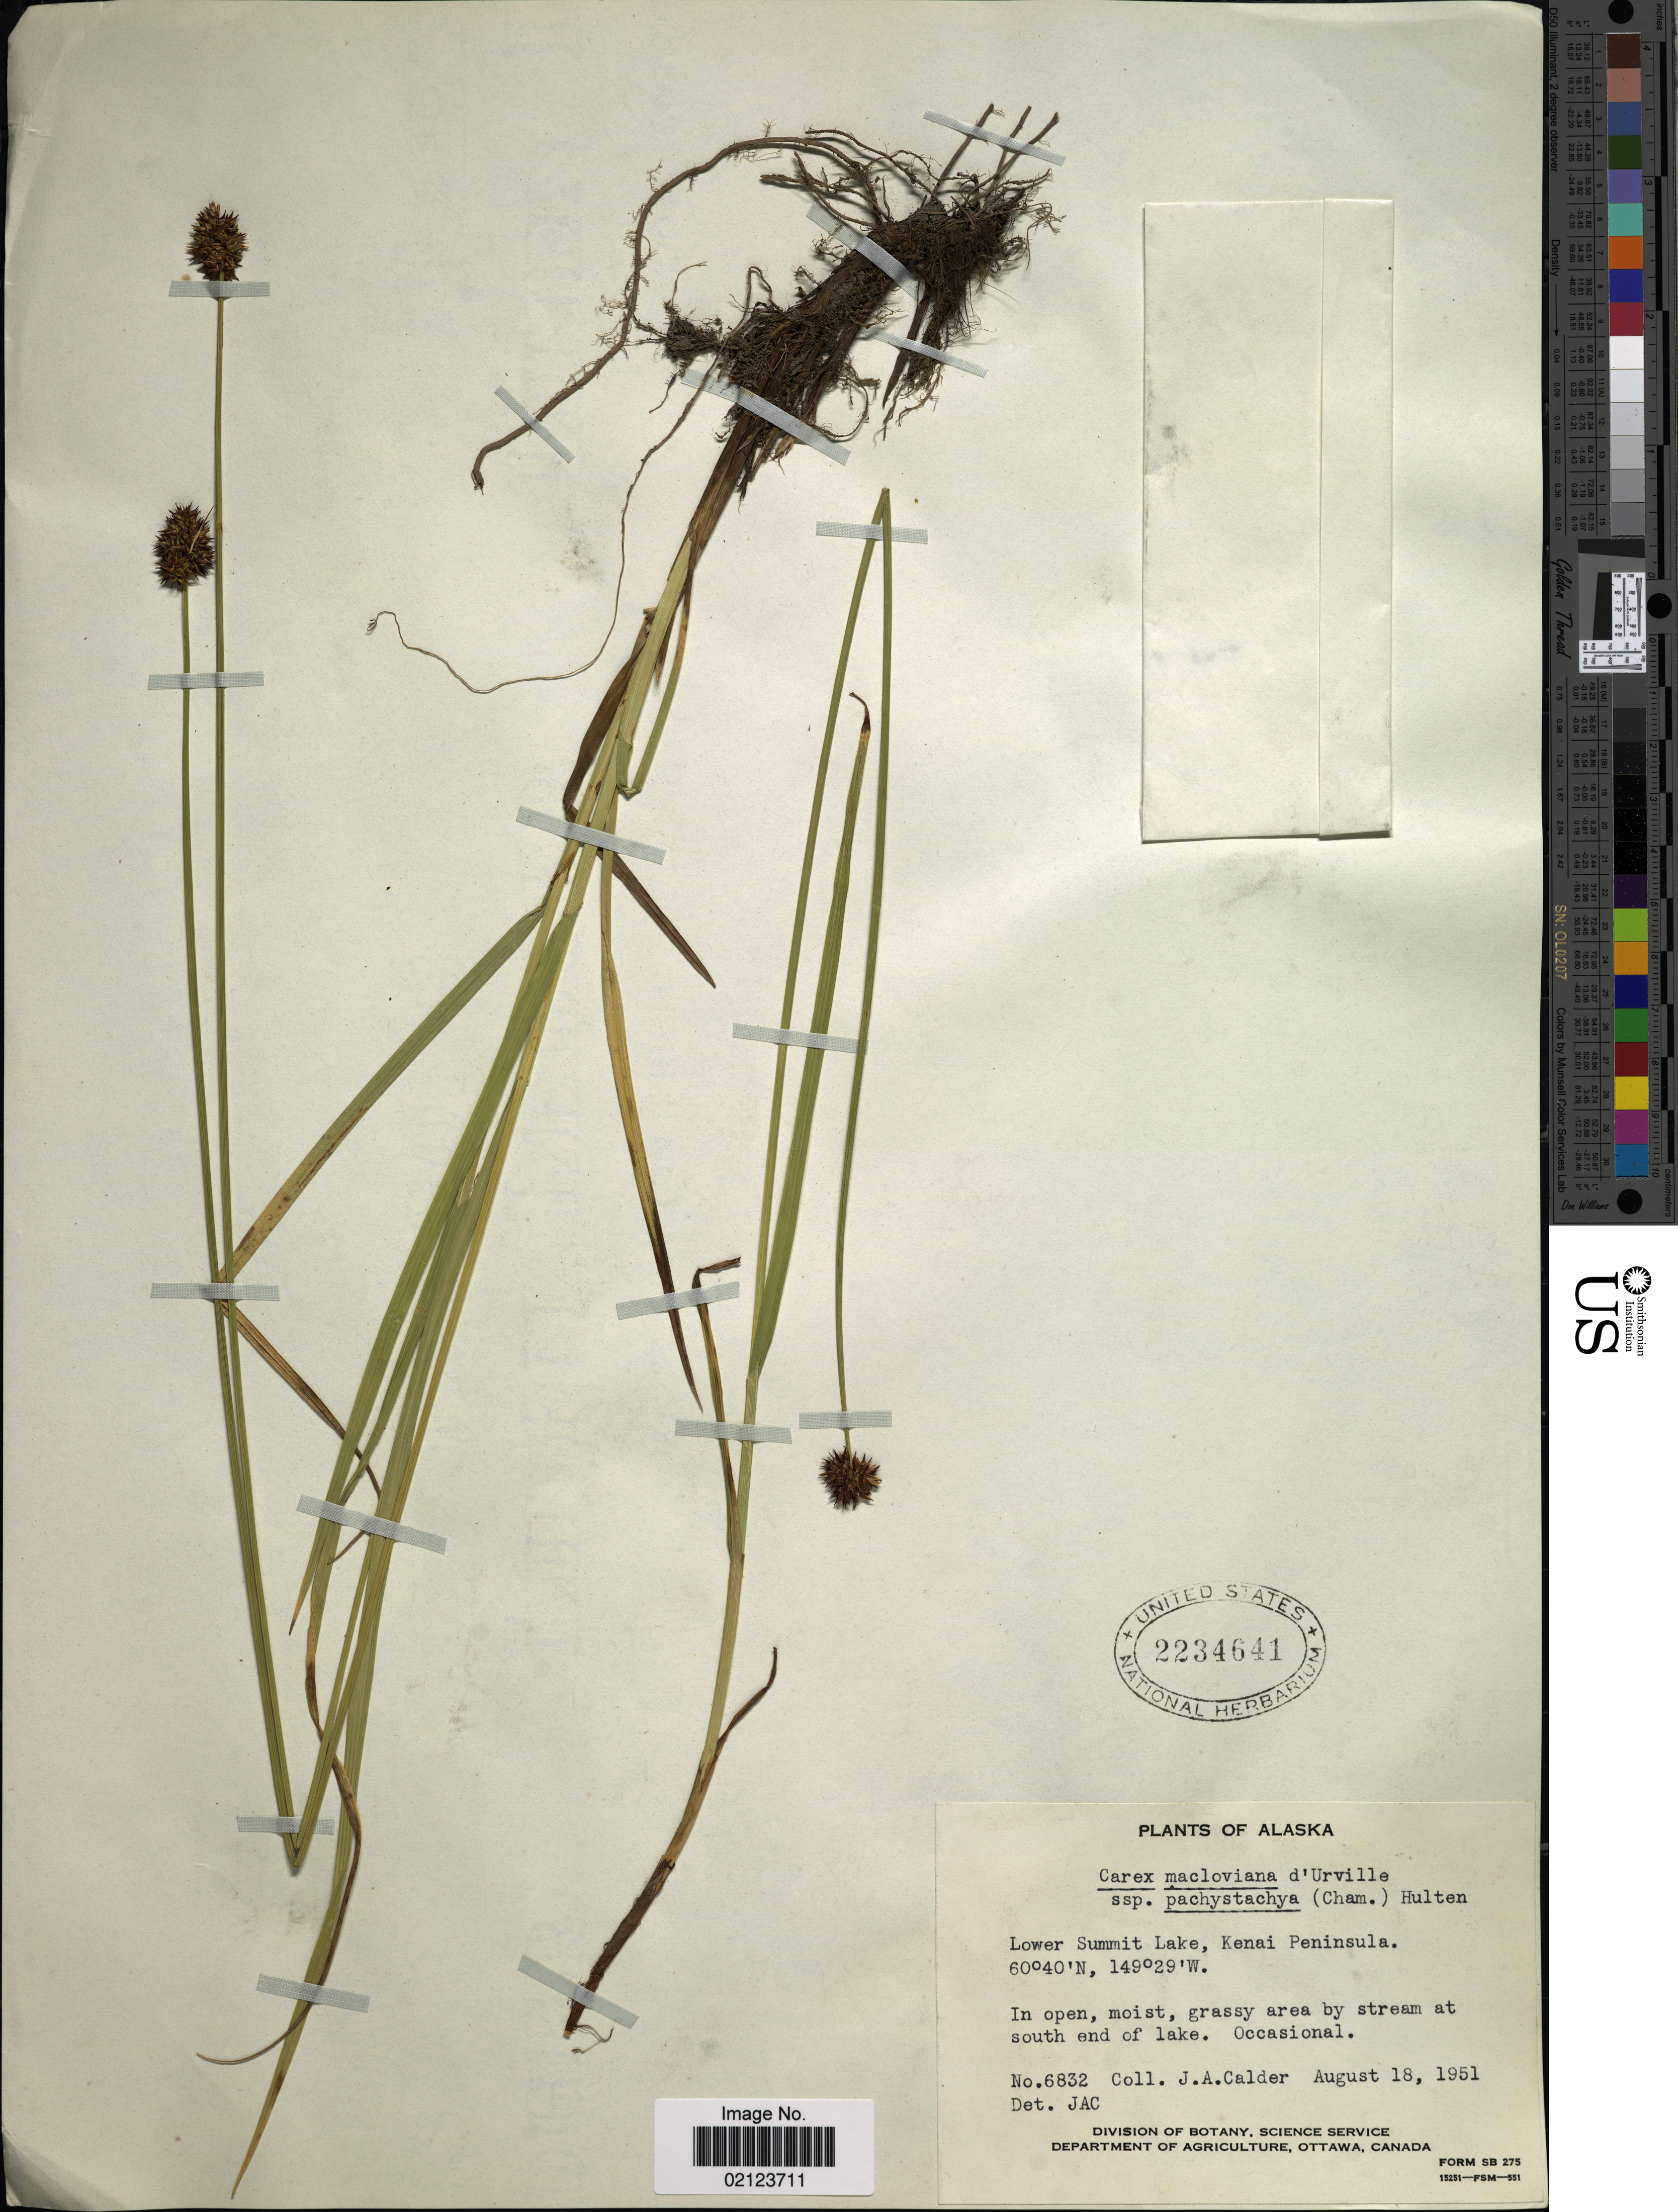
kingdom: Plantae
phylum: Tracheophyta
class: Liliopsida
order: Poales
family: Cyperaceae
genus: Carex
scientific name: Carex pachystachya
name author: Cham. ex Steud.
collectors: J. A. Calder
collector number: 6832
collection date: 1951-08-18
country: United States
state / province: Alaska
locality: Lower Summit Lake, Kenai Peninsula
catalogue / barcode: US 2234641